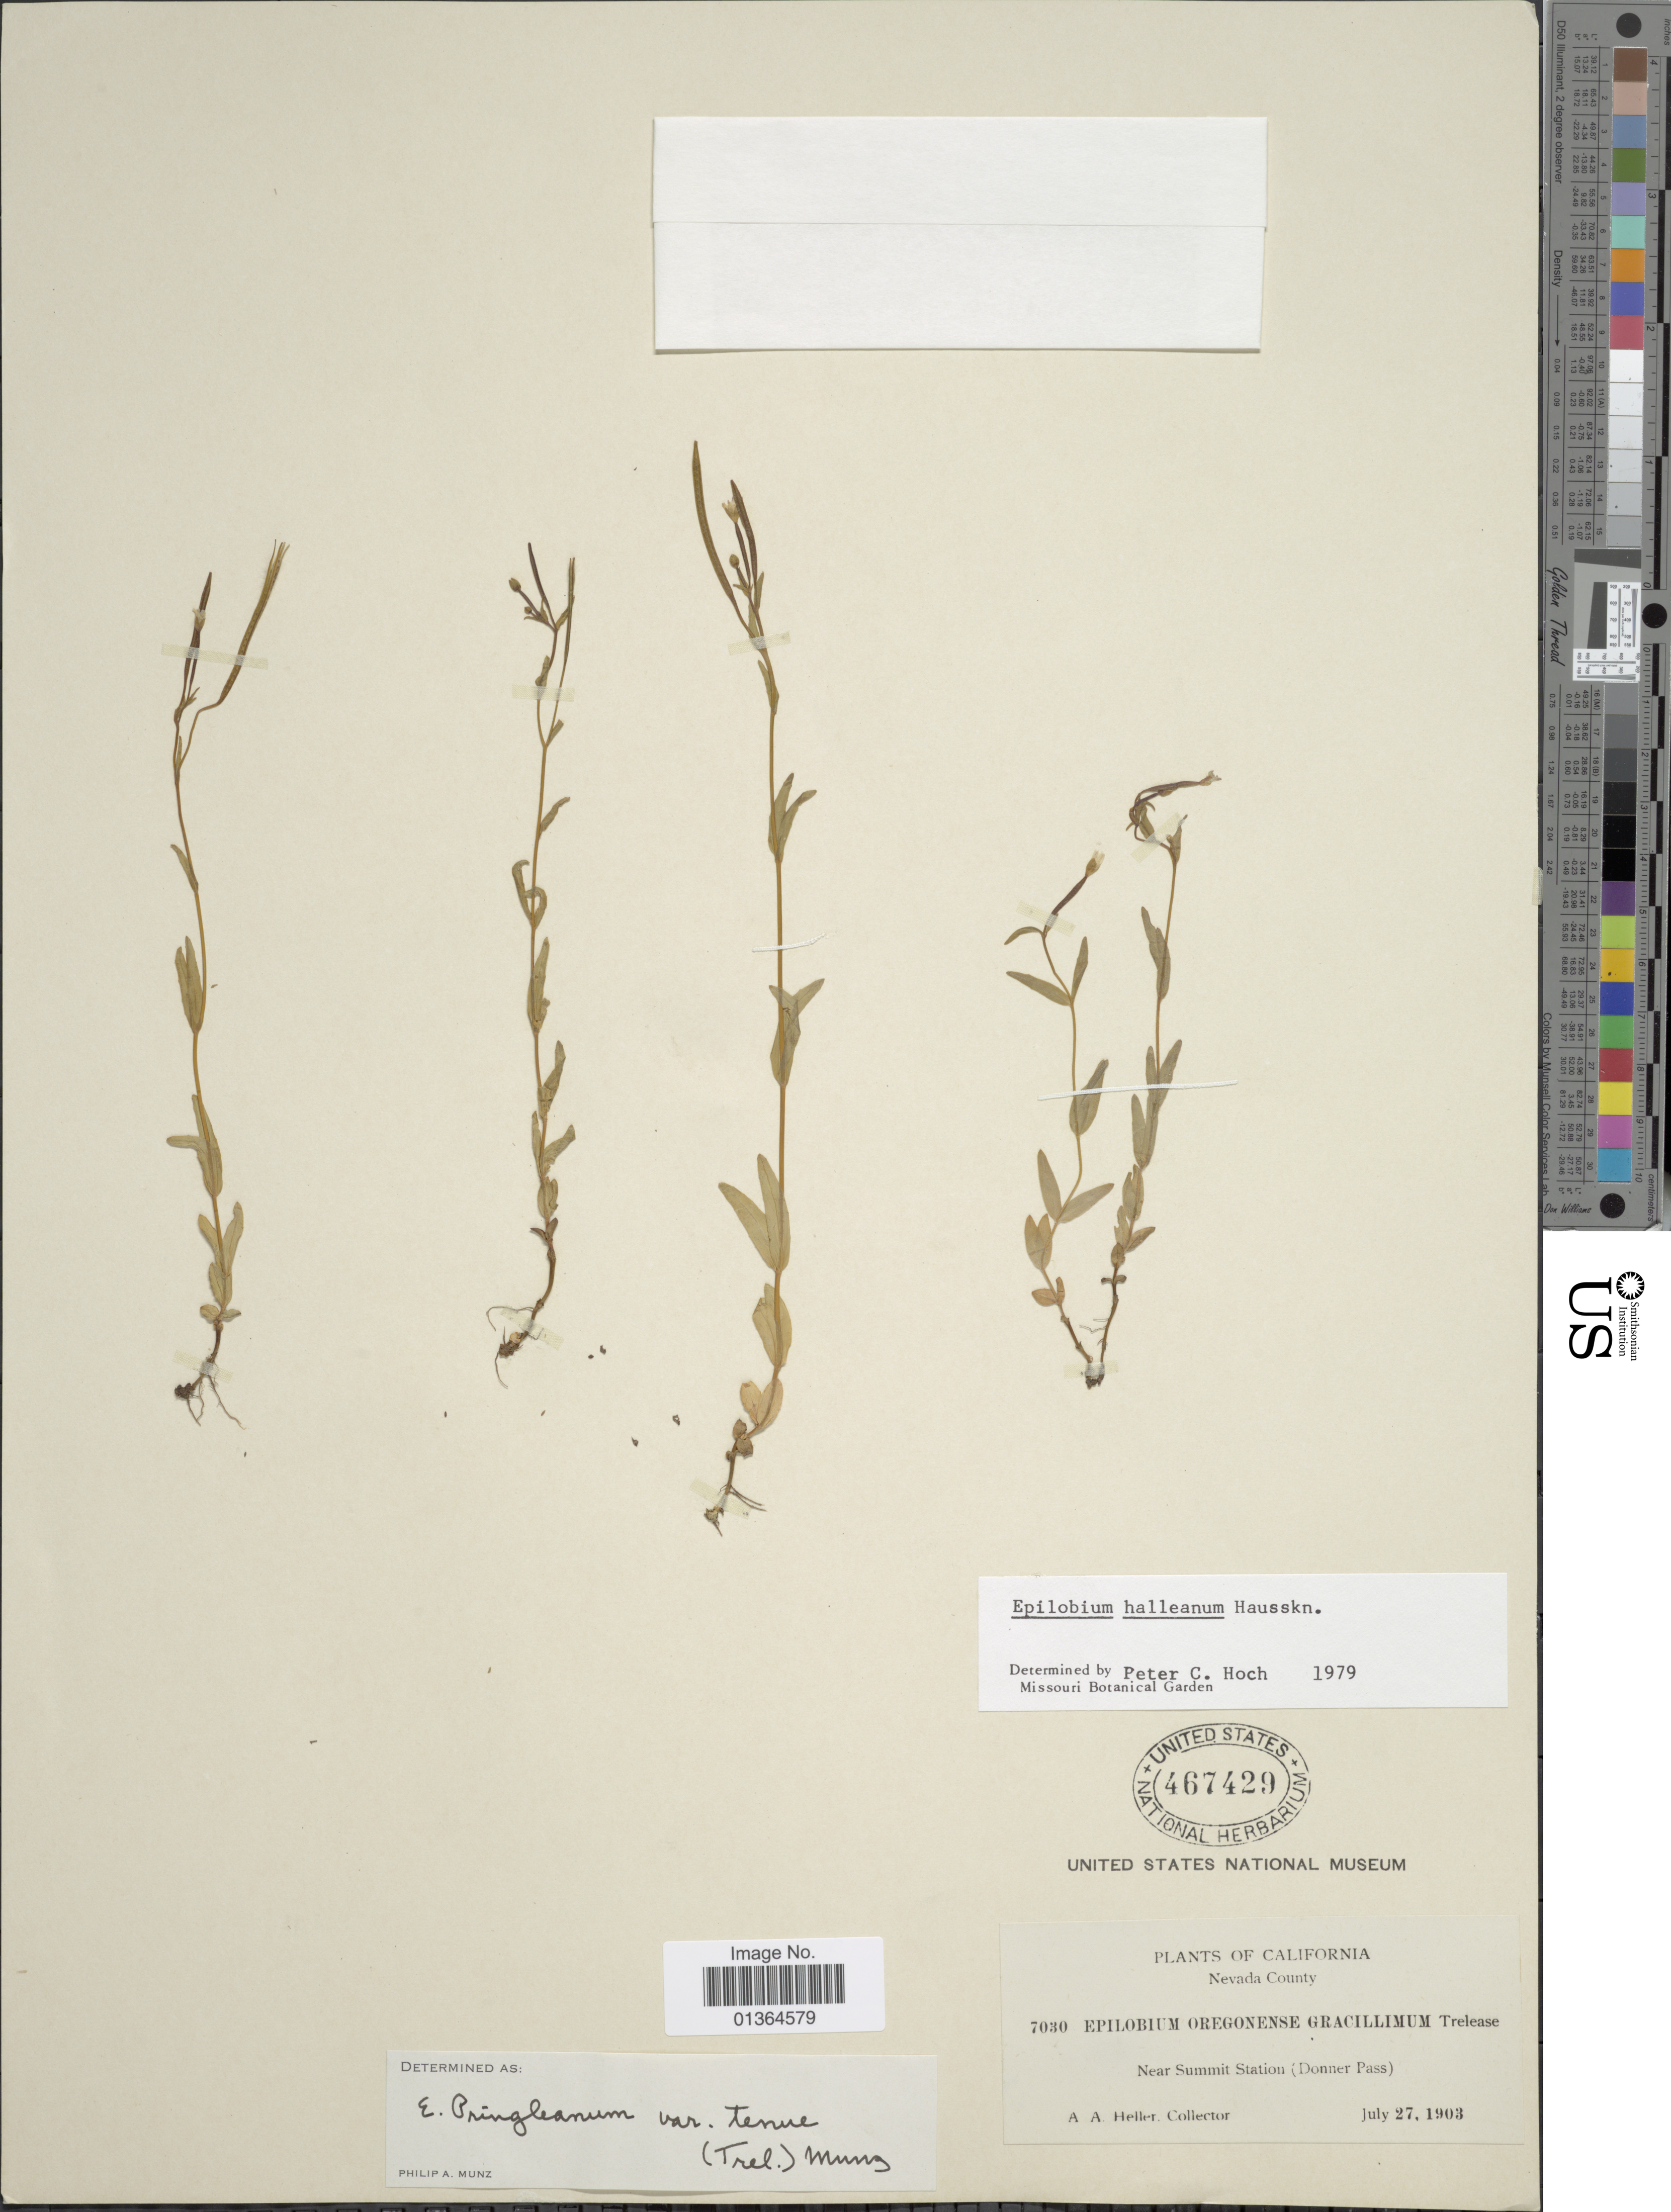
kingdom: Plantae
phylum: Tracheophyta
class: Magnoliopsida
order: Myrtales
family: Onagraceae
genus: Epilobium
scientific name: Epilobium hallianum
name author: Hausskn.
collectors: A. A. Heller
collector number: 7030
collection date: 1903-07-27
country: United States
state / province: California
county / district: Nevada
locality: Nevada County. Near Summit Station (Donner Pass).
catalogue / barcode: US 467429